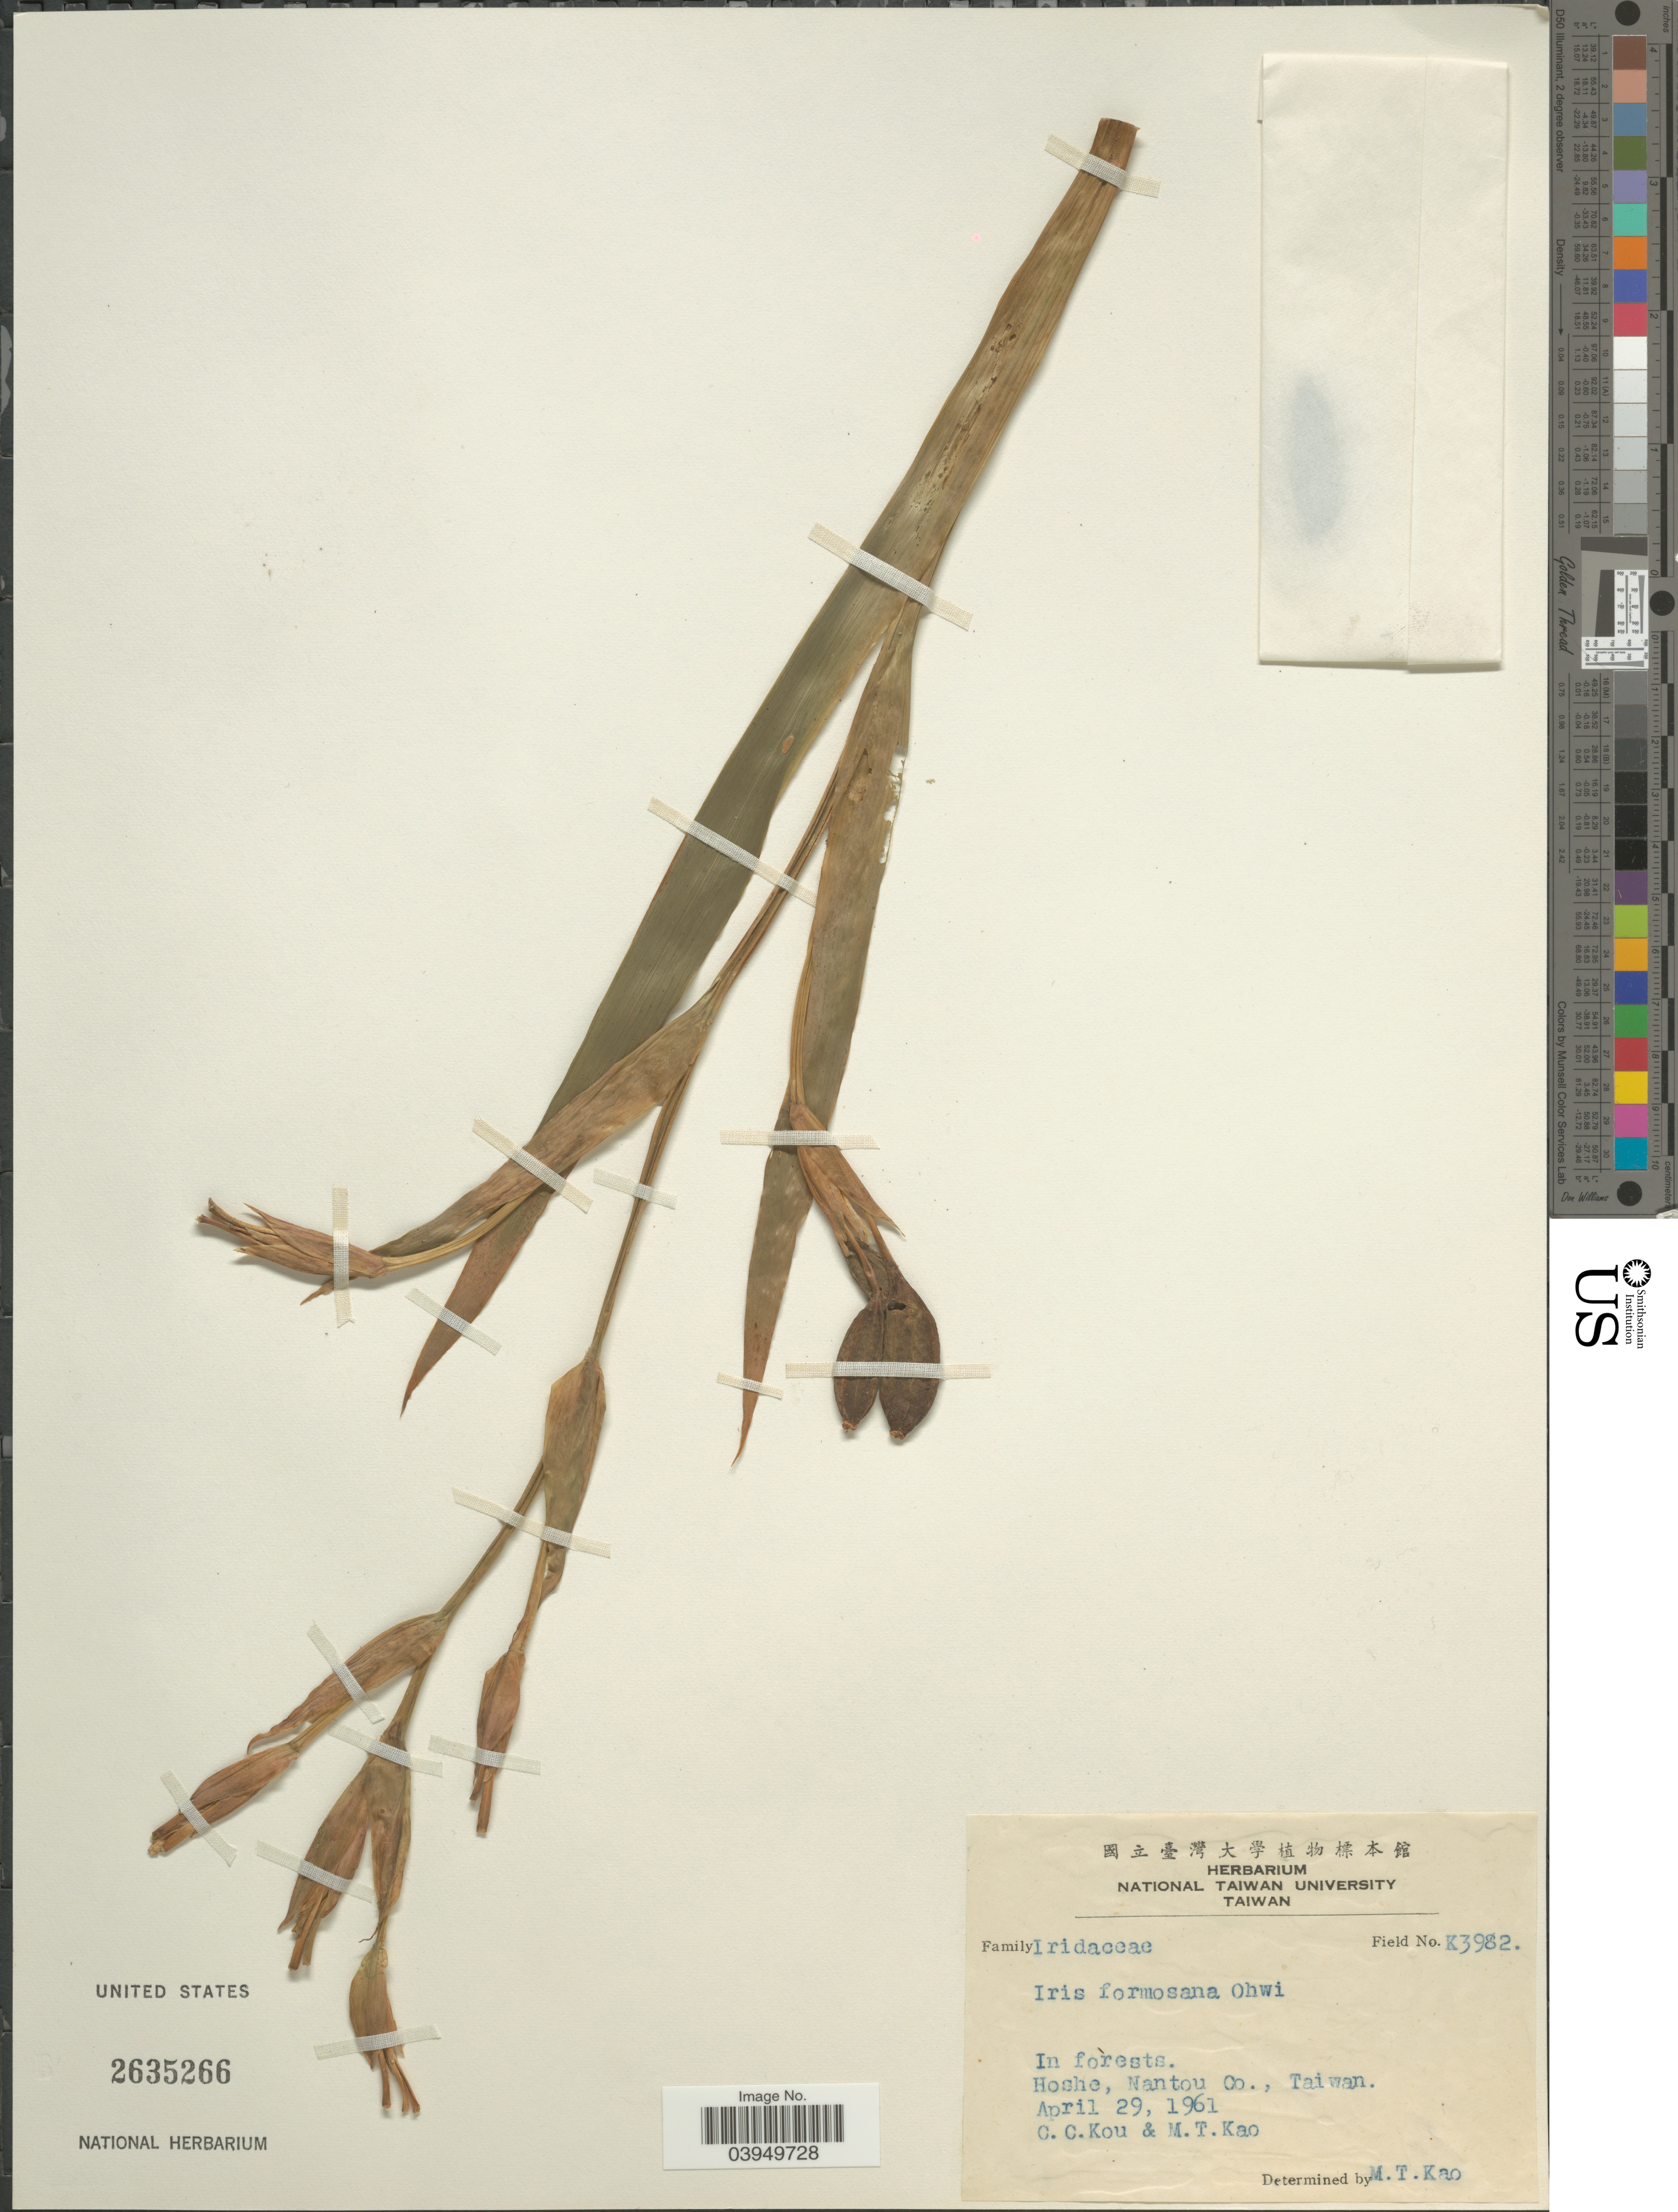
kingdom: Plantae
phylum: Tracheophyta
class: Liliopsida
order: Asparagales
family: Iridaceae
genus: Iris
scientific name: Iris formosana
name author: Ohwi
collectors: C. Kou & M. T. Kao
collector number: K3982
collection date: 1961-04-29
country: Taiwan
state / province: Nantou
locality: Hoshe, Nantou Co.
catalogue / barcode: US 2635266